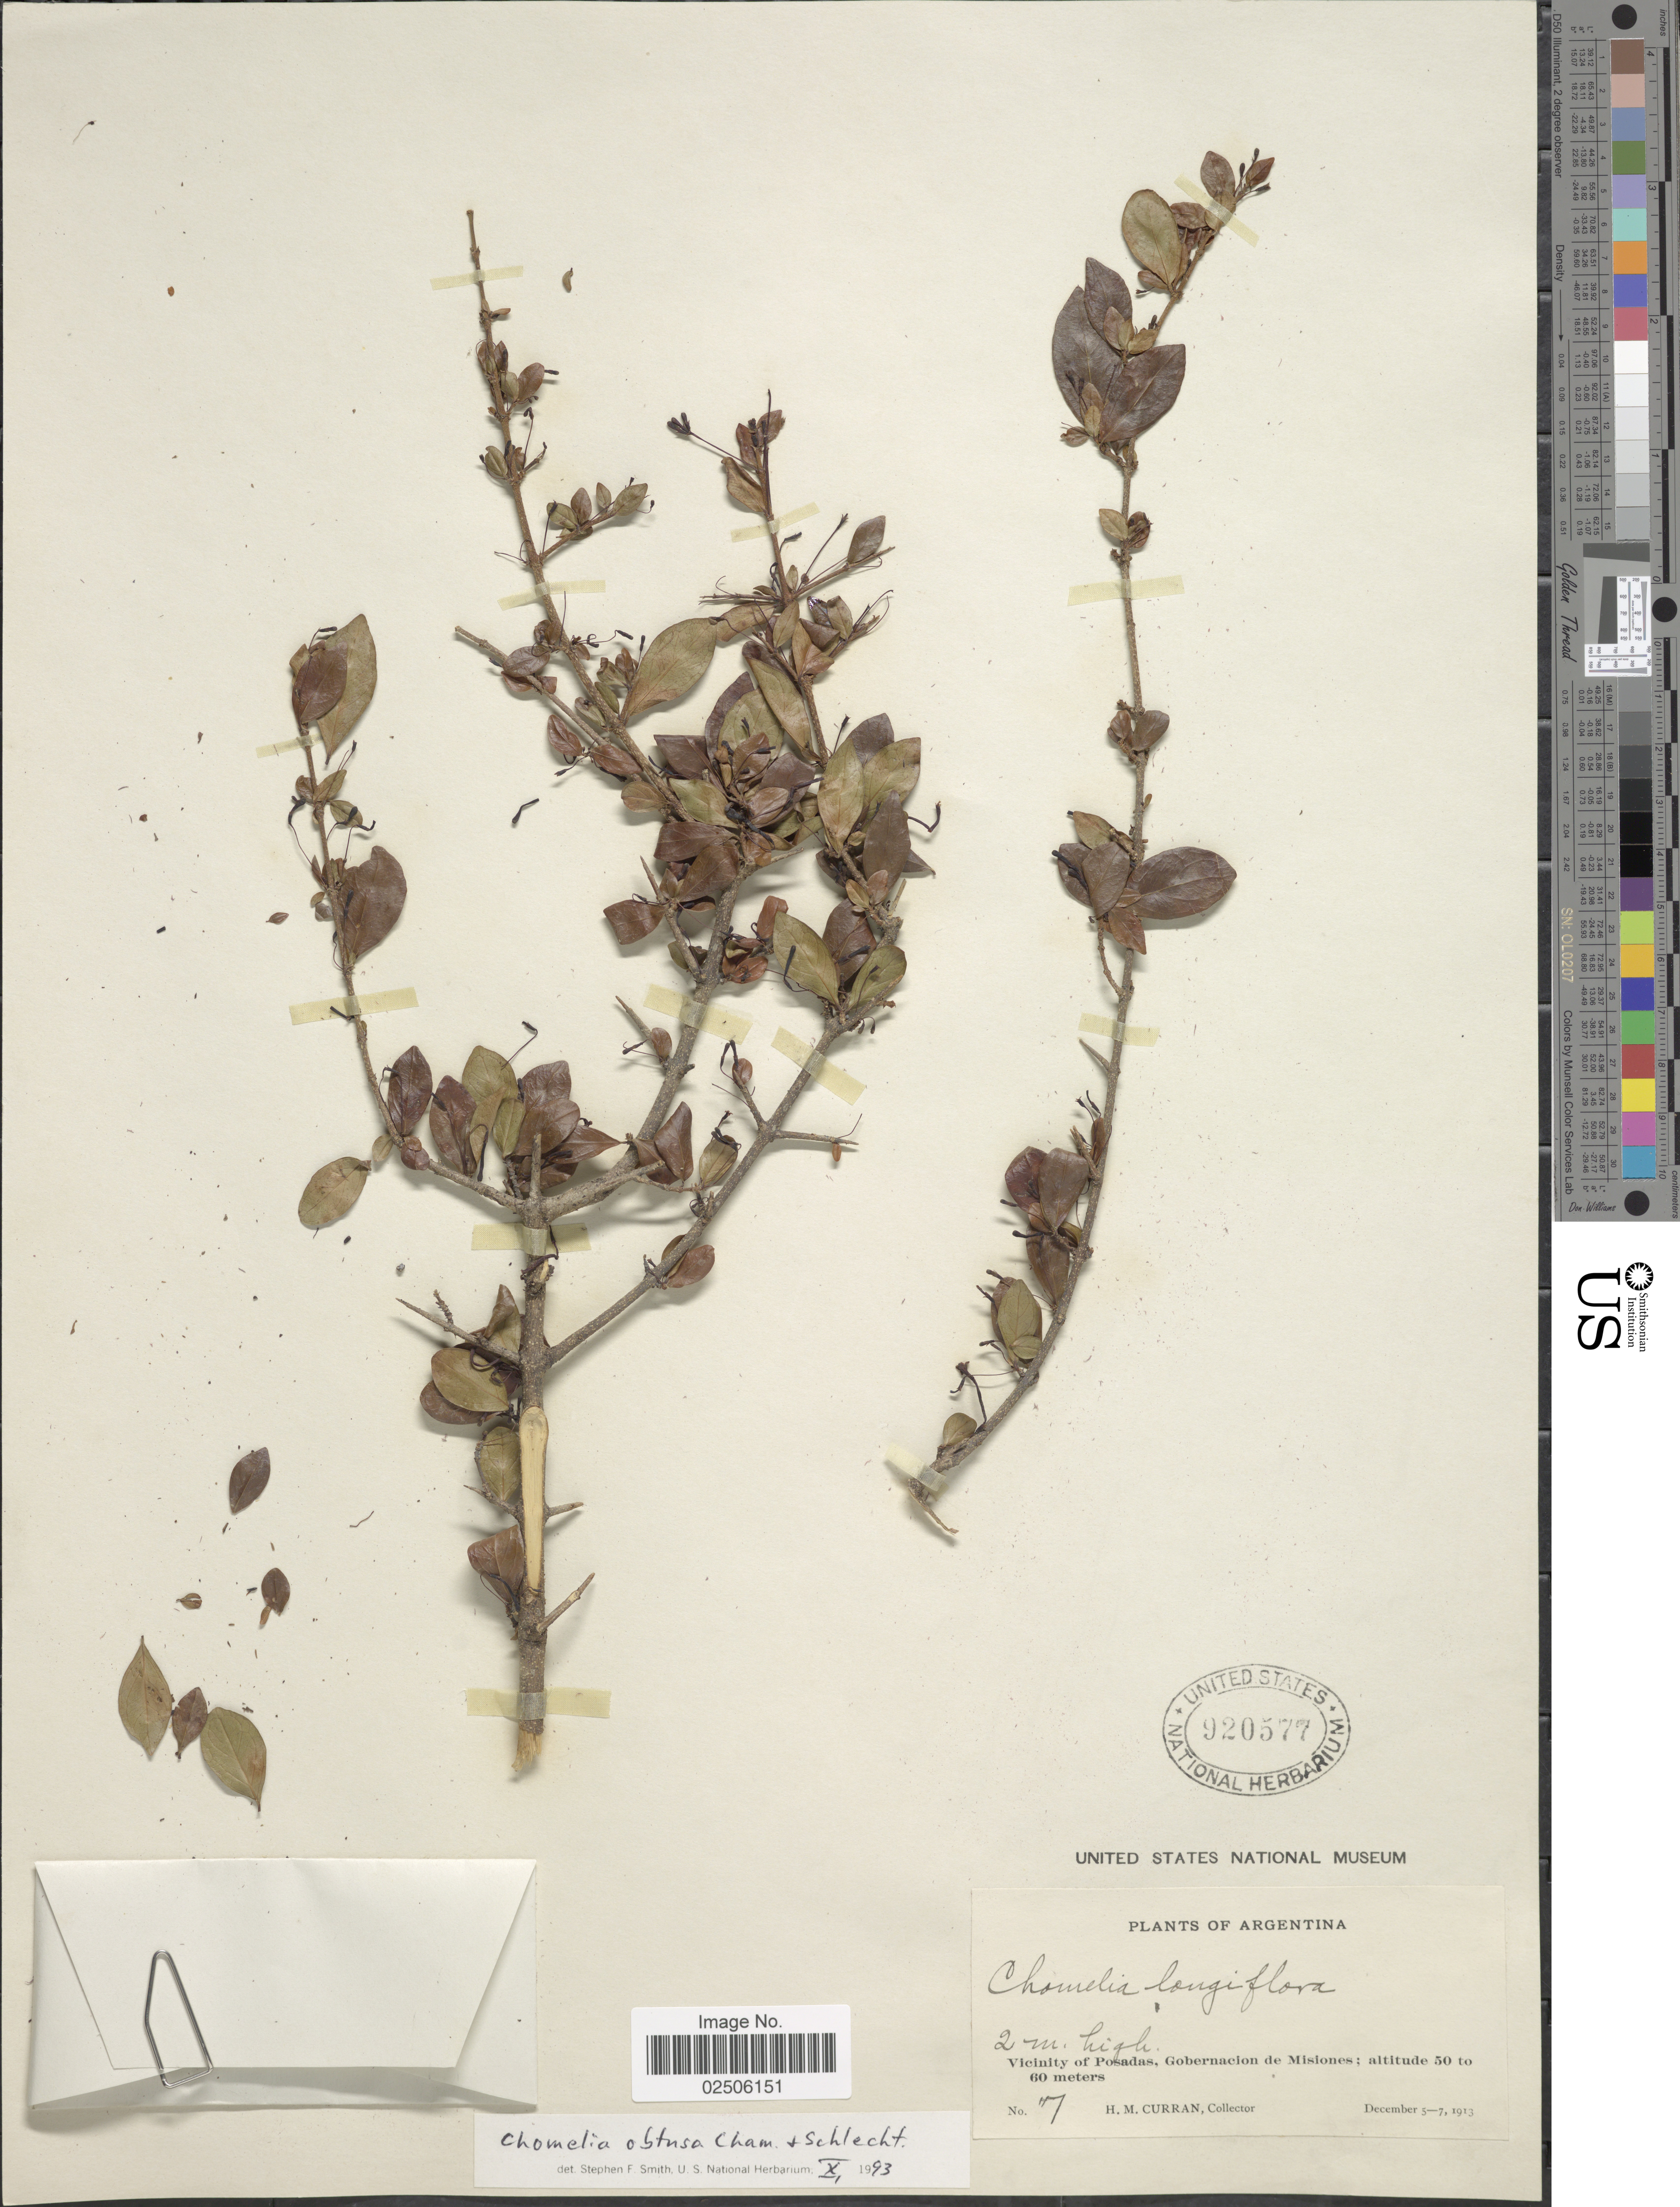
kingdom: Plantae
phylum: Tracheophyta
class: Magnoliopsida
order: Gentianales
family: Rubiaceae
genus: Chomelia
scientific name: Chomelia obtusa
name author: Cham. & Schltdl.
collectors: H. M. Curran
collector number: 7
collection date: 1913-12-05/1913-12-07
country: Argentina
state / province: Misiones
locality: Vicinity of Posadas, Gobernacion de Misiones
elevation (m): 50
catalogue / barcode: US 920577